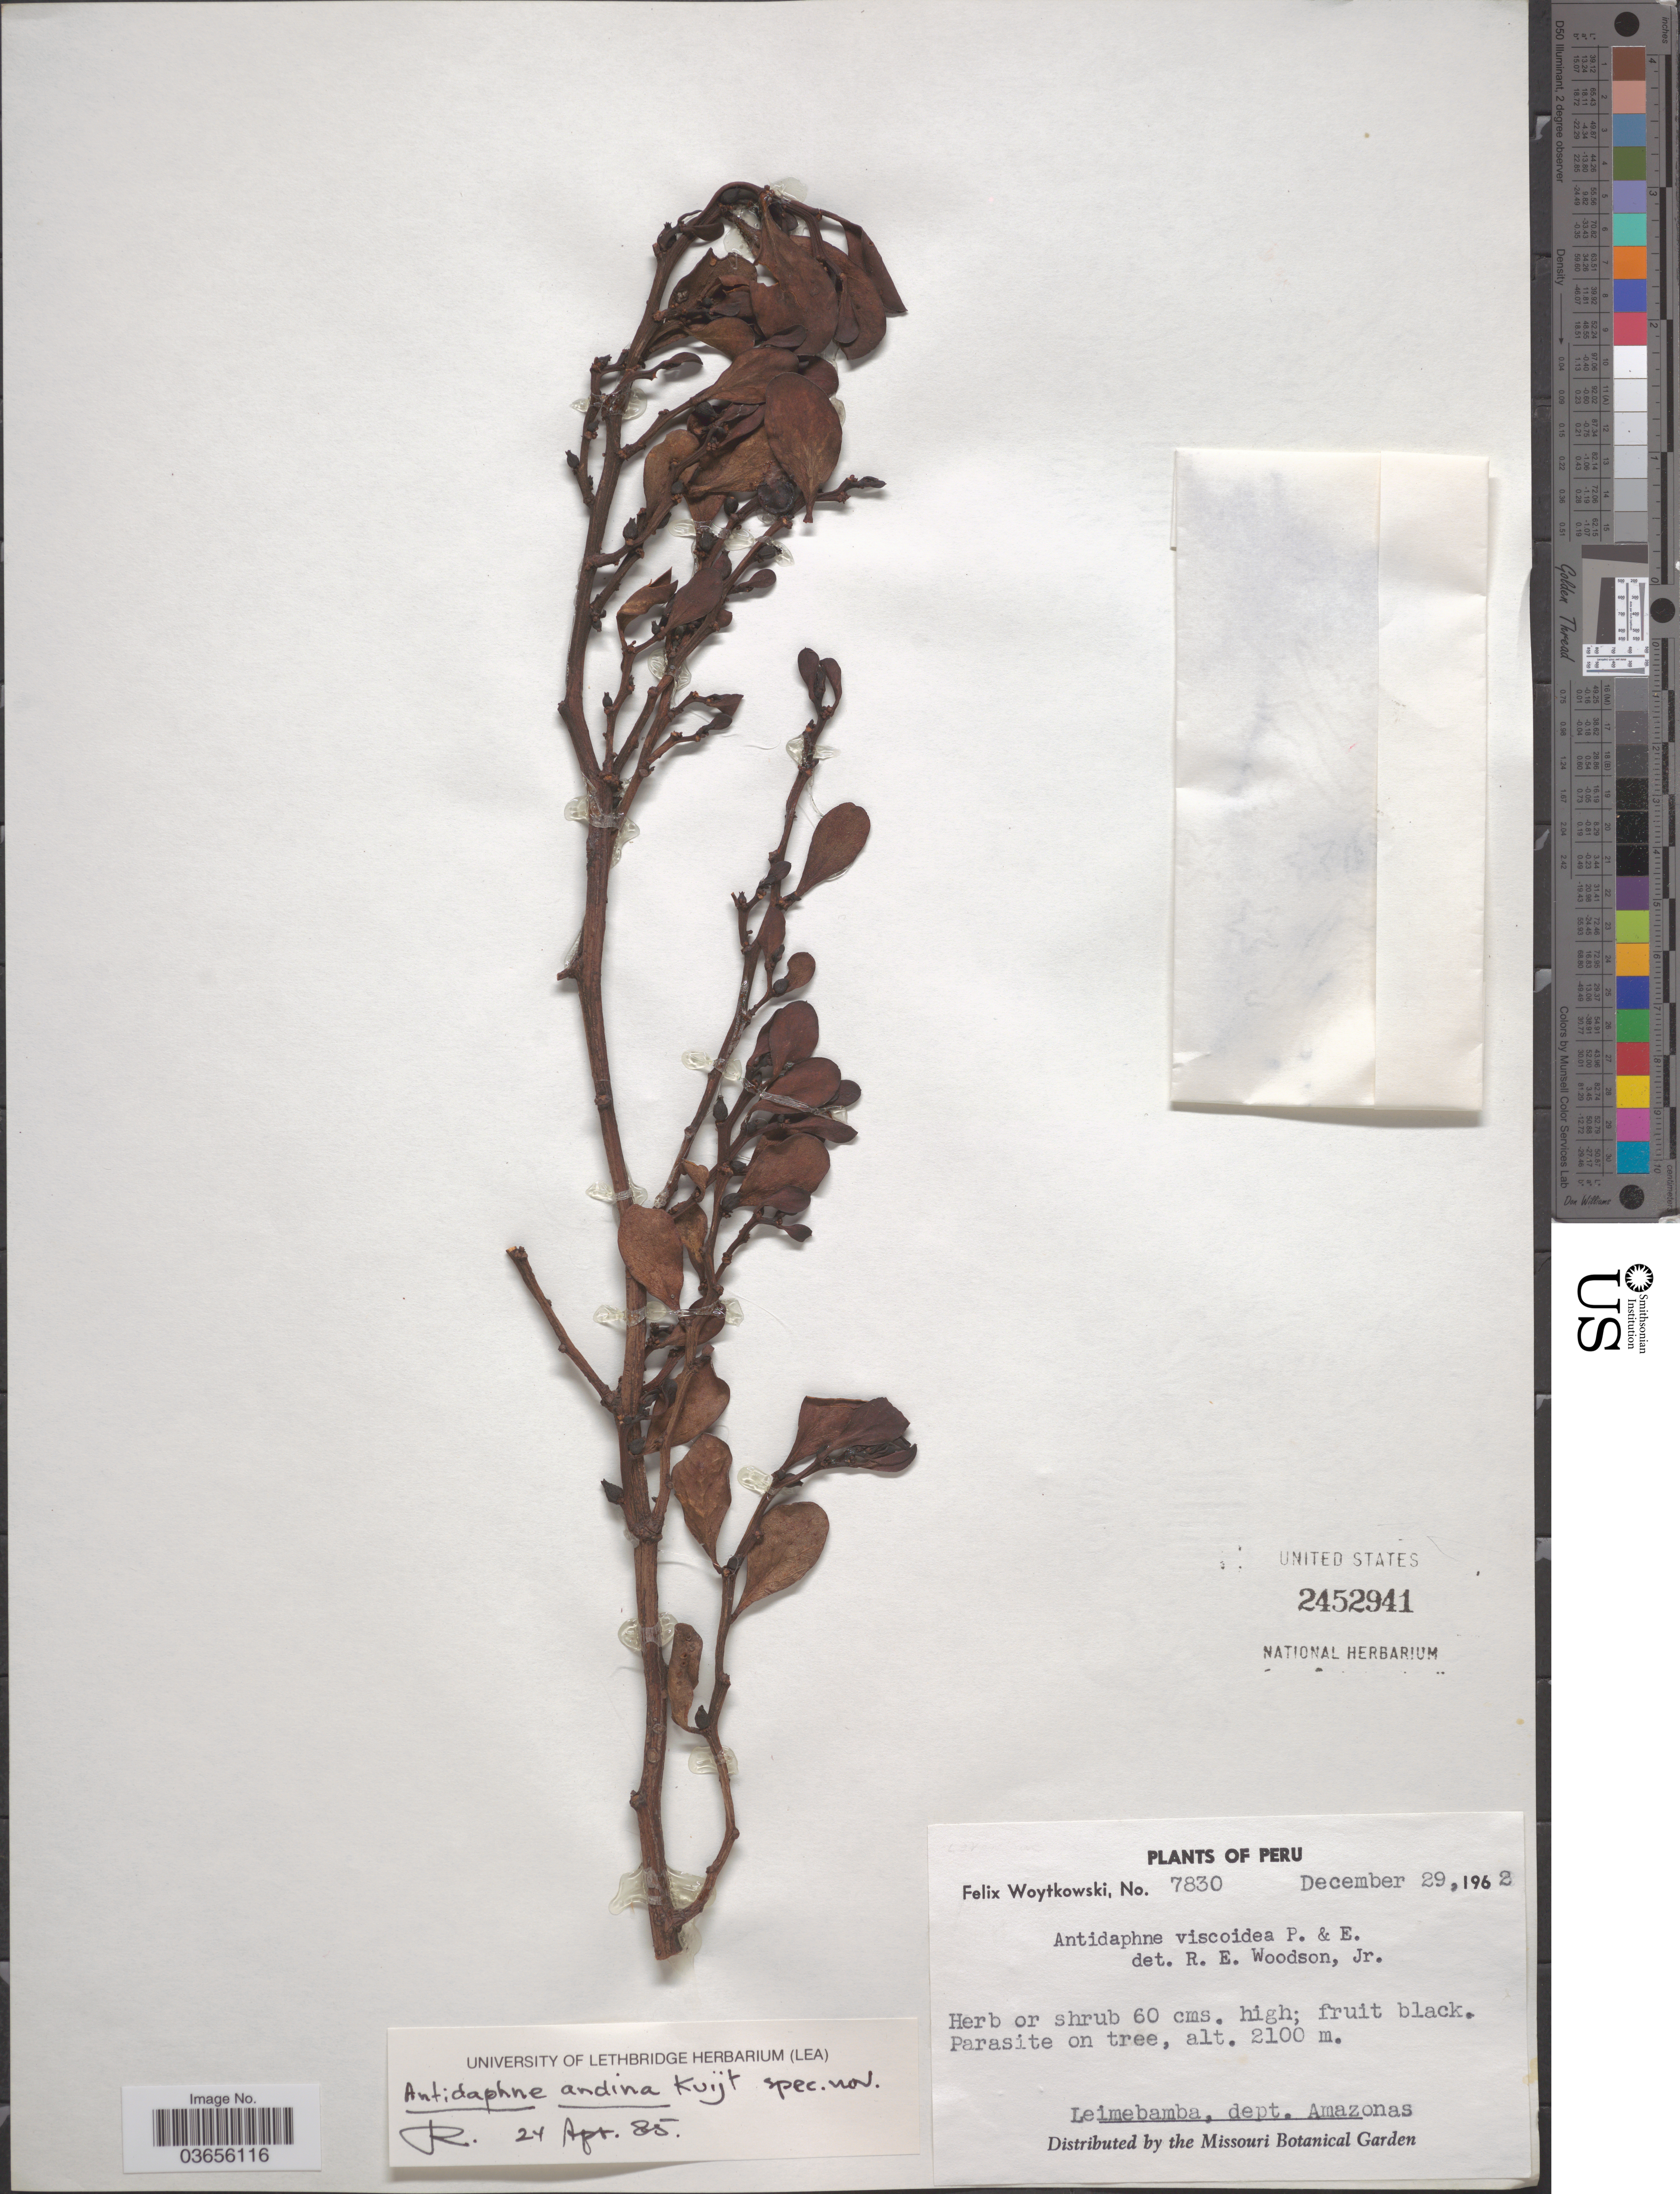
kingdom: Plantae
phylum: Tracheophyta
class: Magnoliopsida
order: Santalales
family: Santalaceae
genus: Antidaphne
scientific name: Antidaphne andina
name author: Kuijt in Harling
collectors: F. Woytkowski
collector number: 7830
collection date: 1962-12-29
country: Peru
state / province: Amazonas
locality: Leimebamba, dept. Amazonas.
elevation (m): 2100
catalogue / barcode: US 2452941